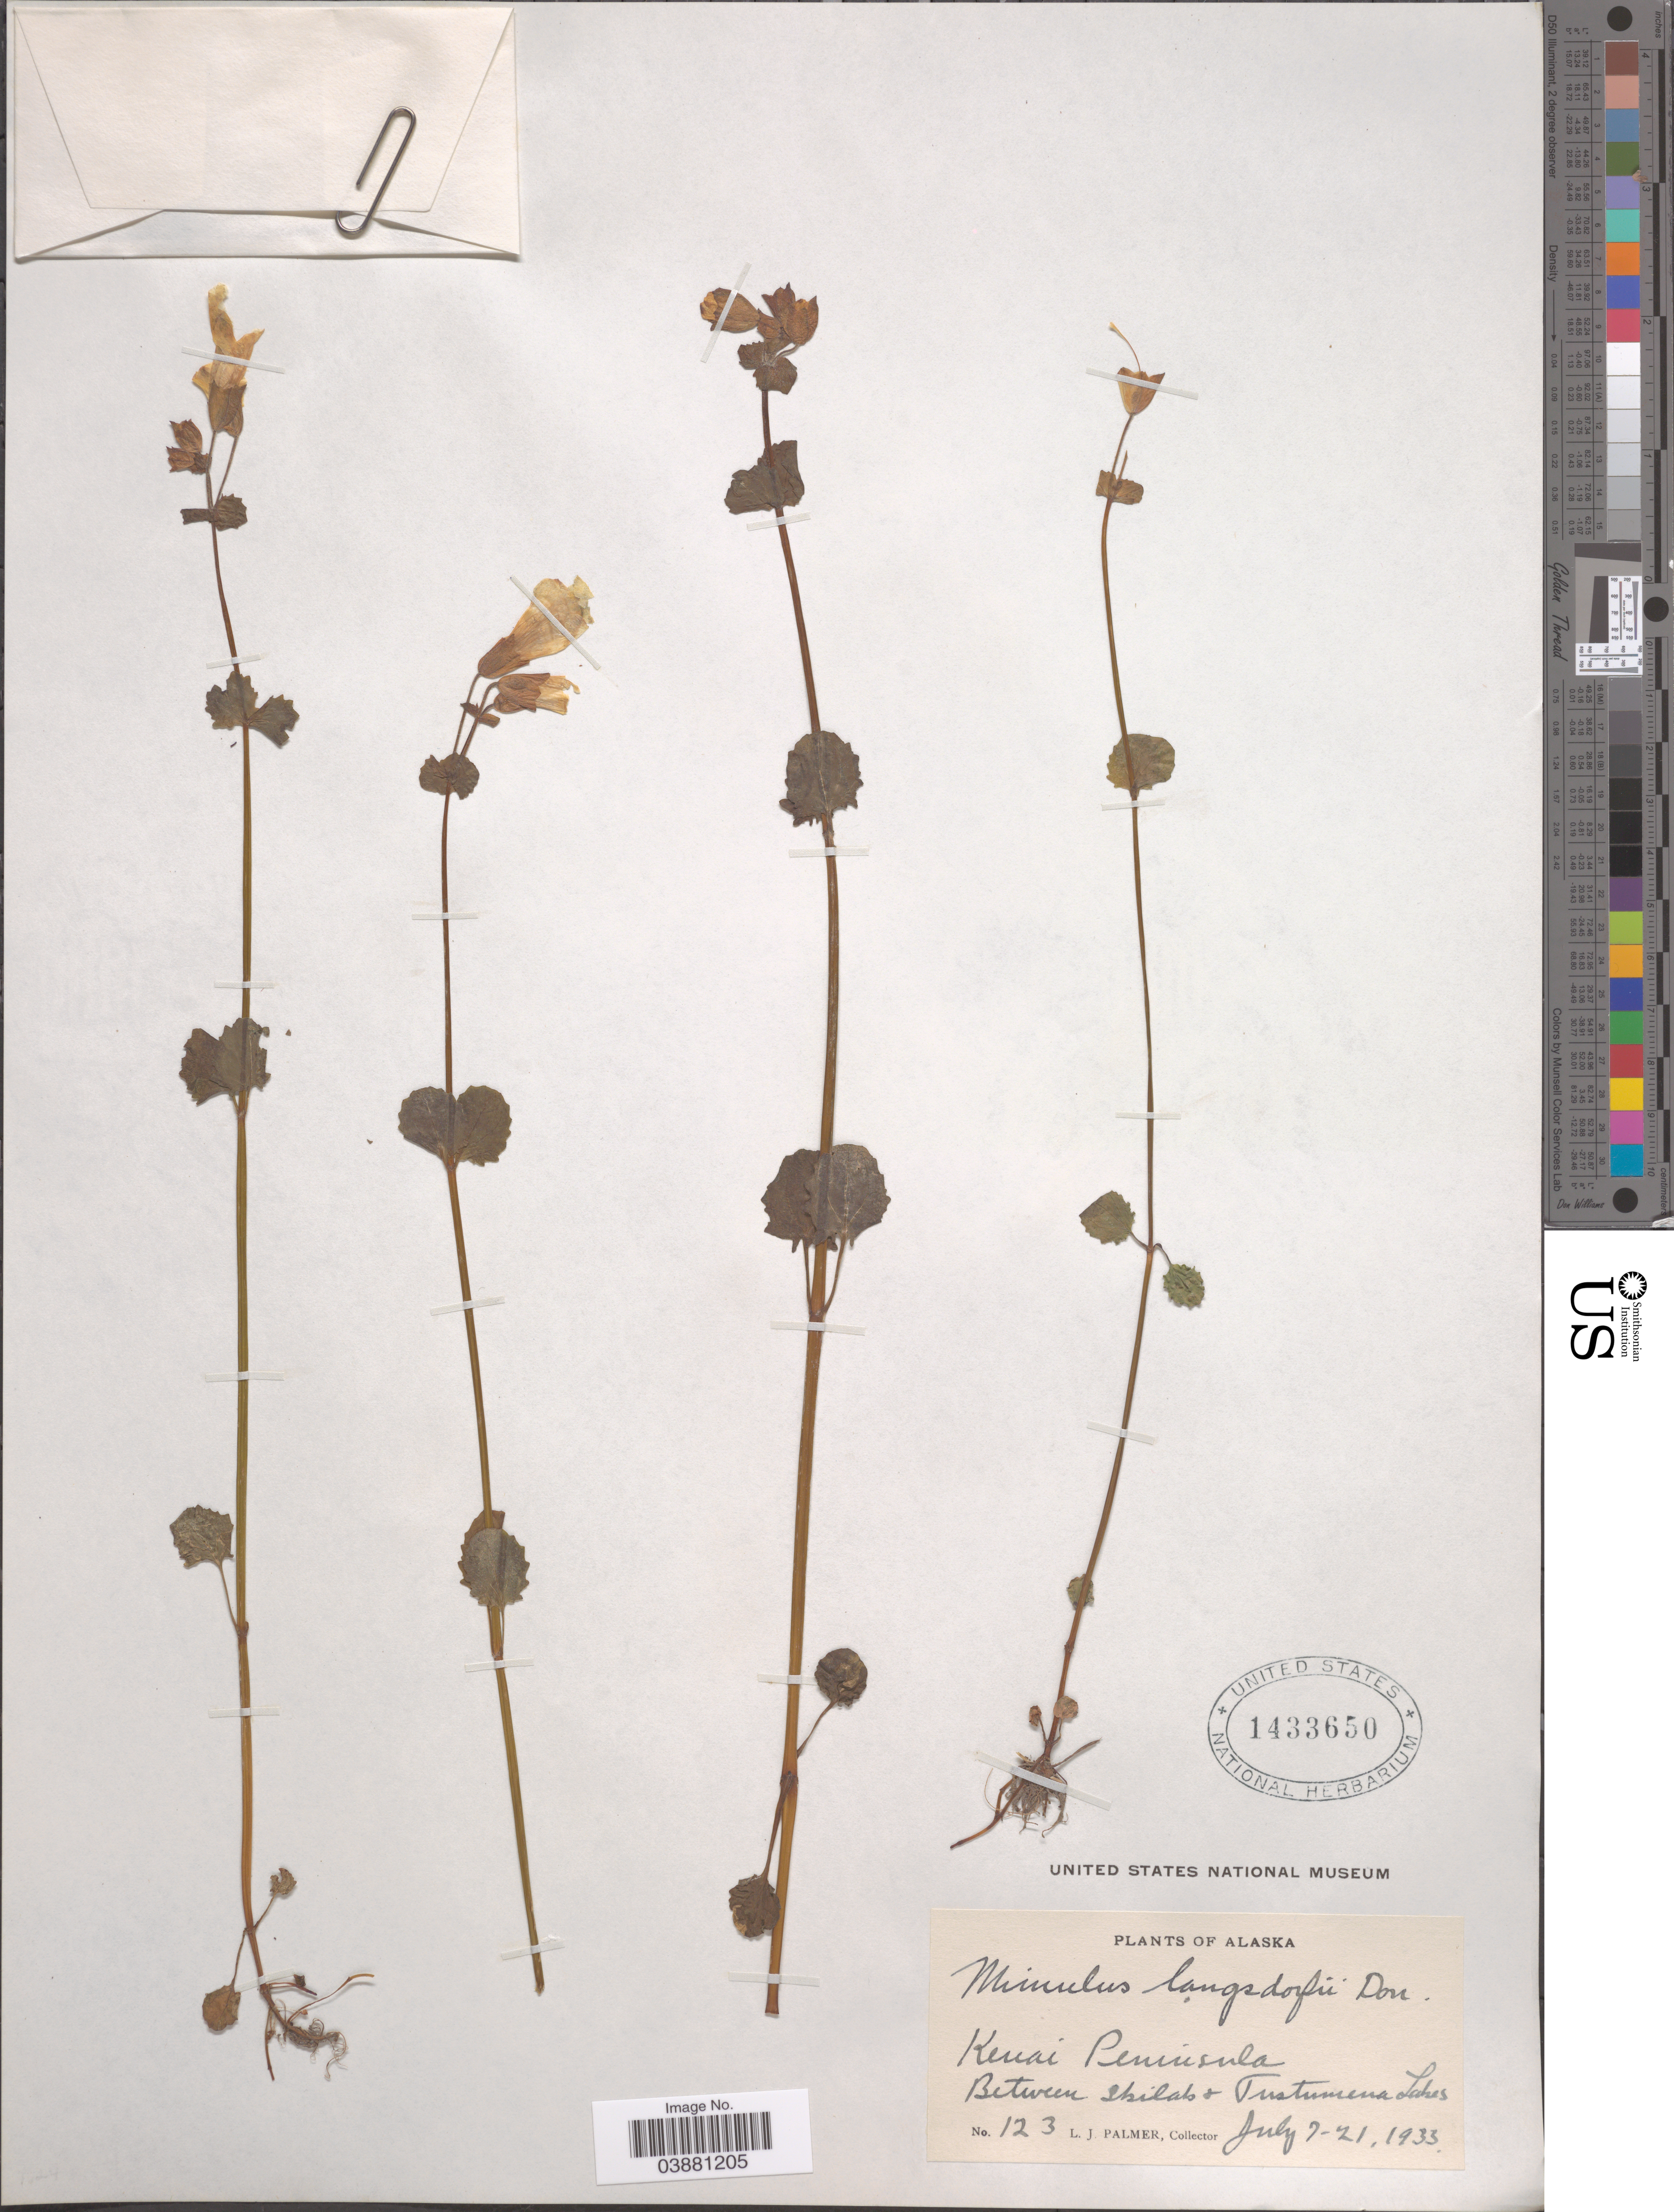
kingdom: Plantae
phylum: Tracheophyta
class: Magnoliopsida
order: Lamiales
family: Phrymaceae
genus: Mimulus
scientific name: Mimulus guttatus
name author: DC.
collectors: L. J. Palmer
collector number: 123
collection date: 1933-07-07/1933-07-21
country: United States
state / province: Alaska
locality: Kenai Peninsula. Between Skilak + Tustumena Lakes.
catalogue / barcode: US 1433650